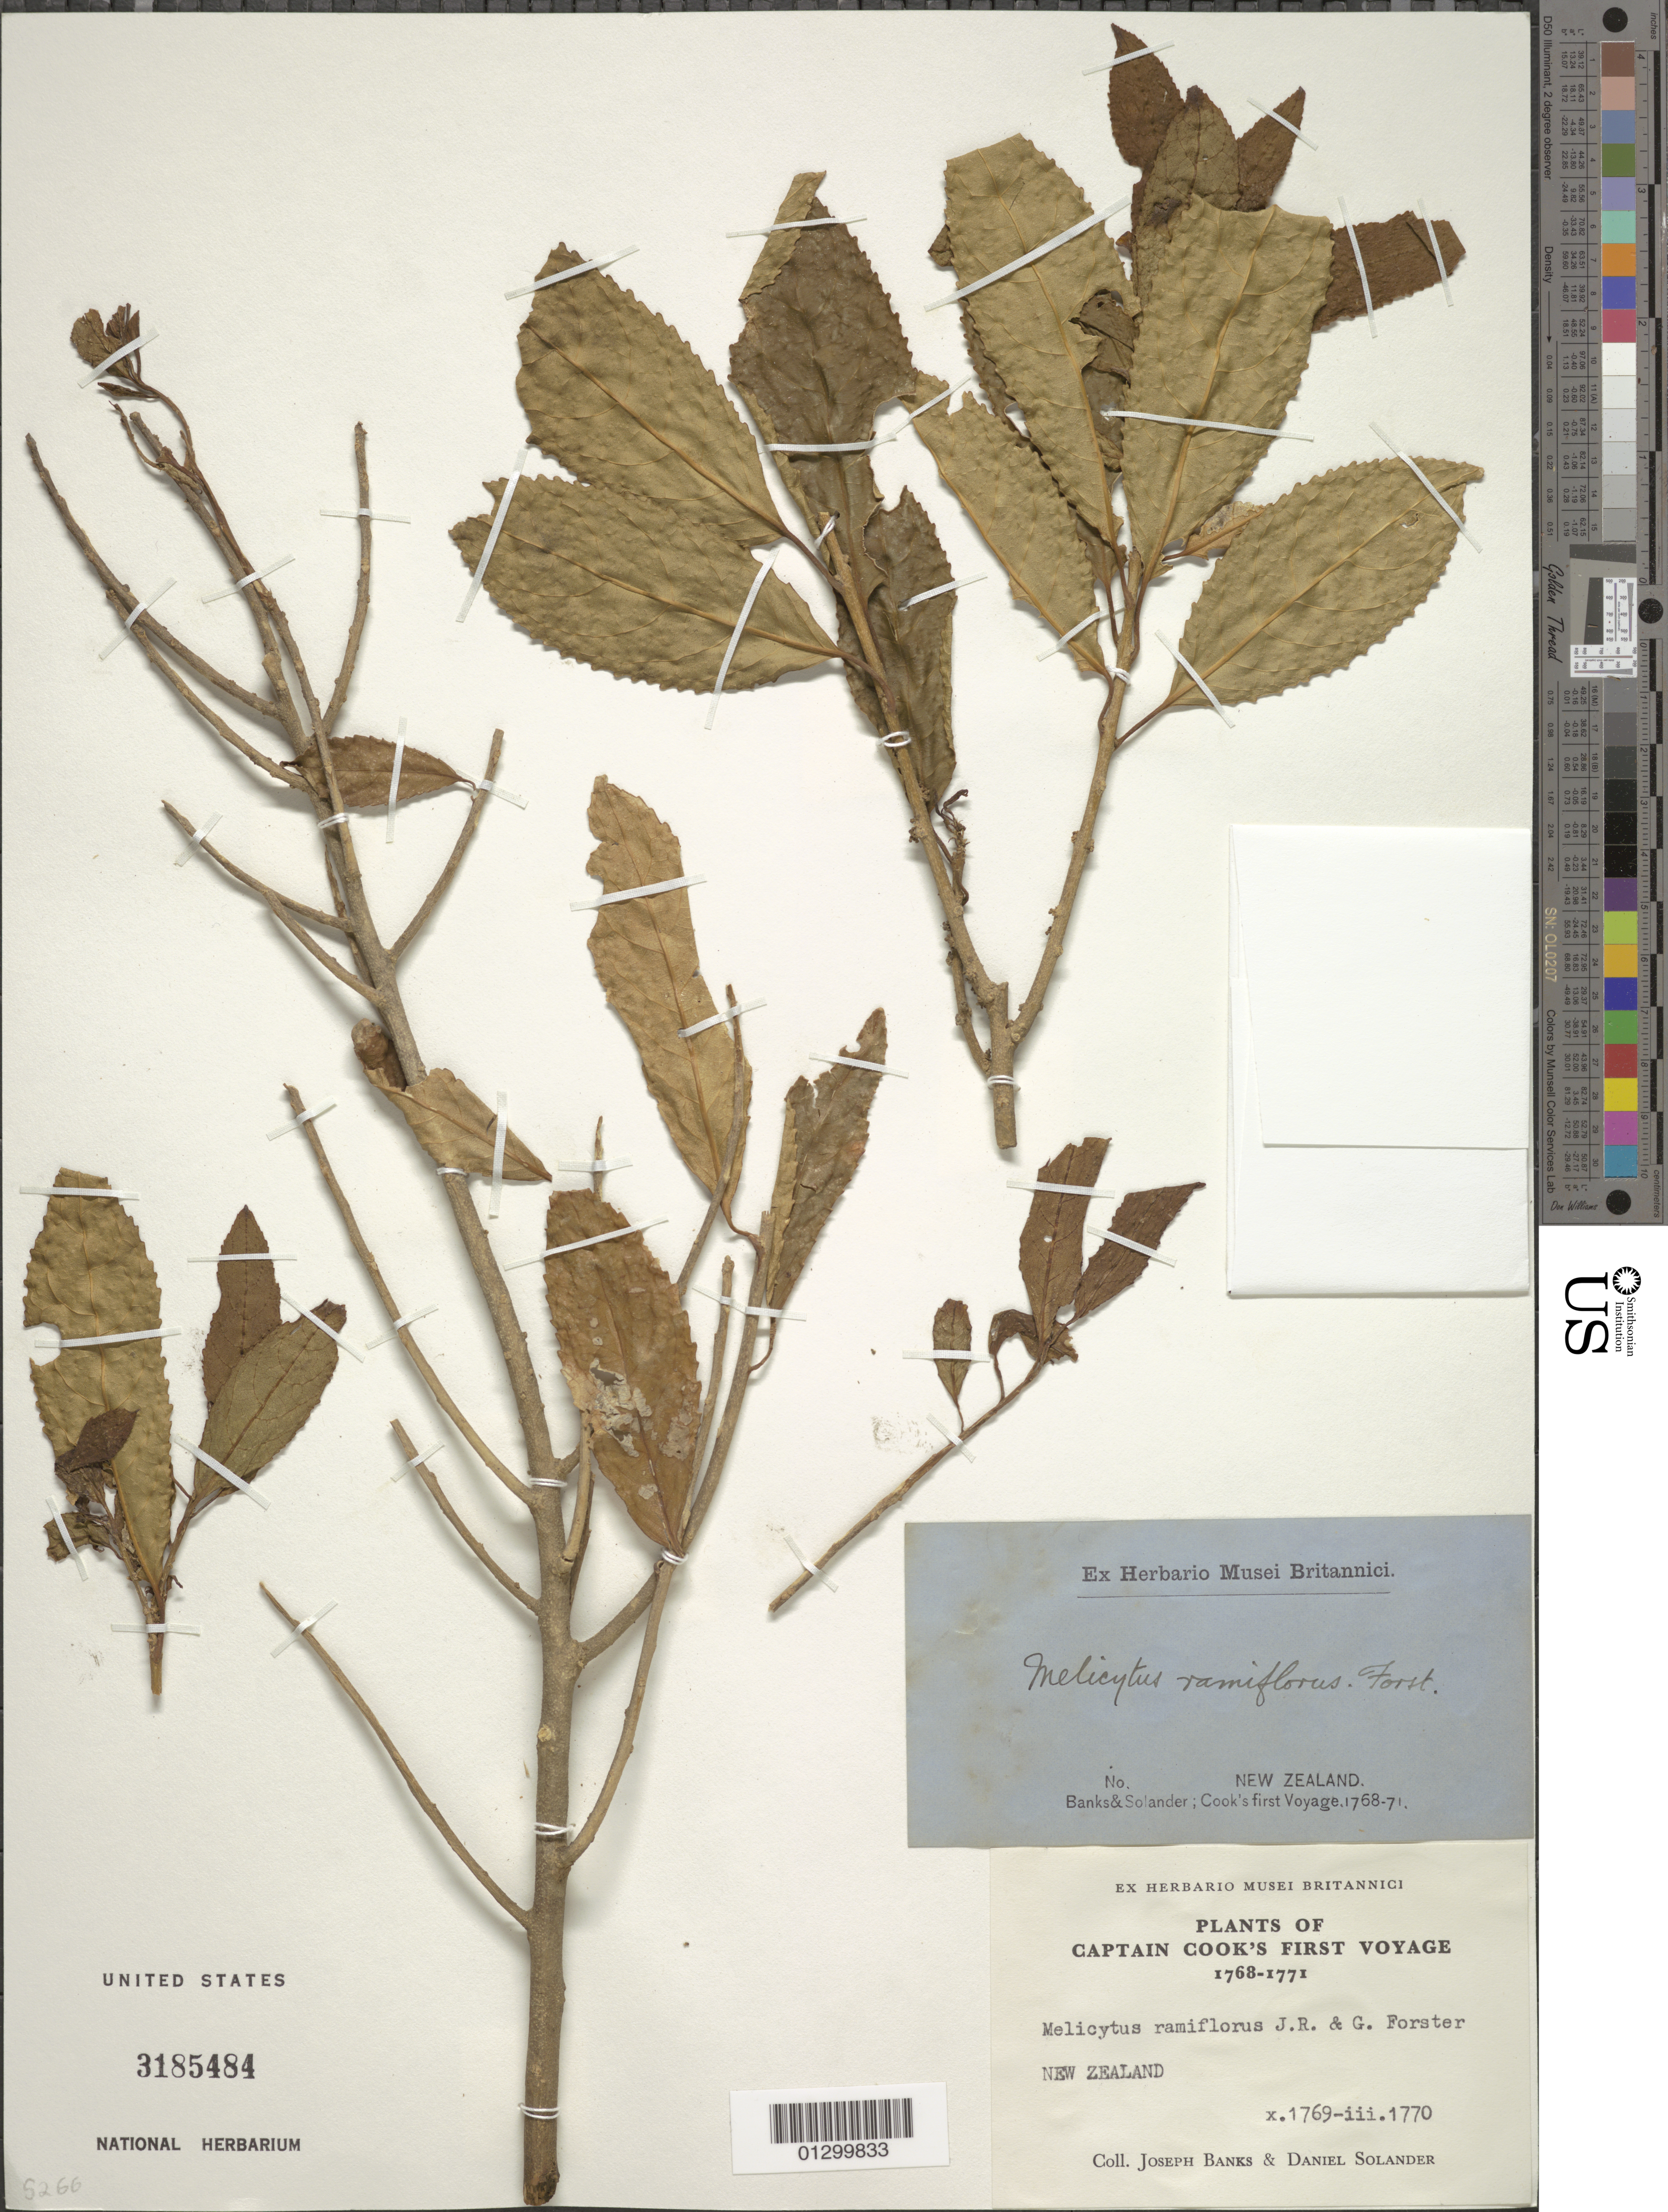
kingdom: Plantae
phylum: Tracheophyta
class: Magnoliopsida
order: Malpighiales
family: Violaceae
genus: Melicytus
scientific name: Melicytus ramiflorus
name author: J.R. Forst. & G. Forst.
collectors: J. Banks & D. C. Solander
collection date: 1768/1771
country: New Zealand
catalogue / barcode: US 3185484